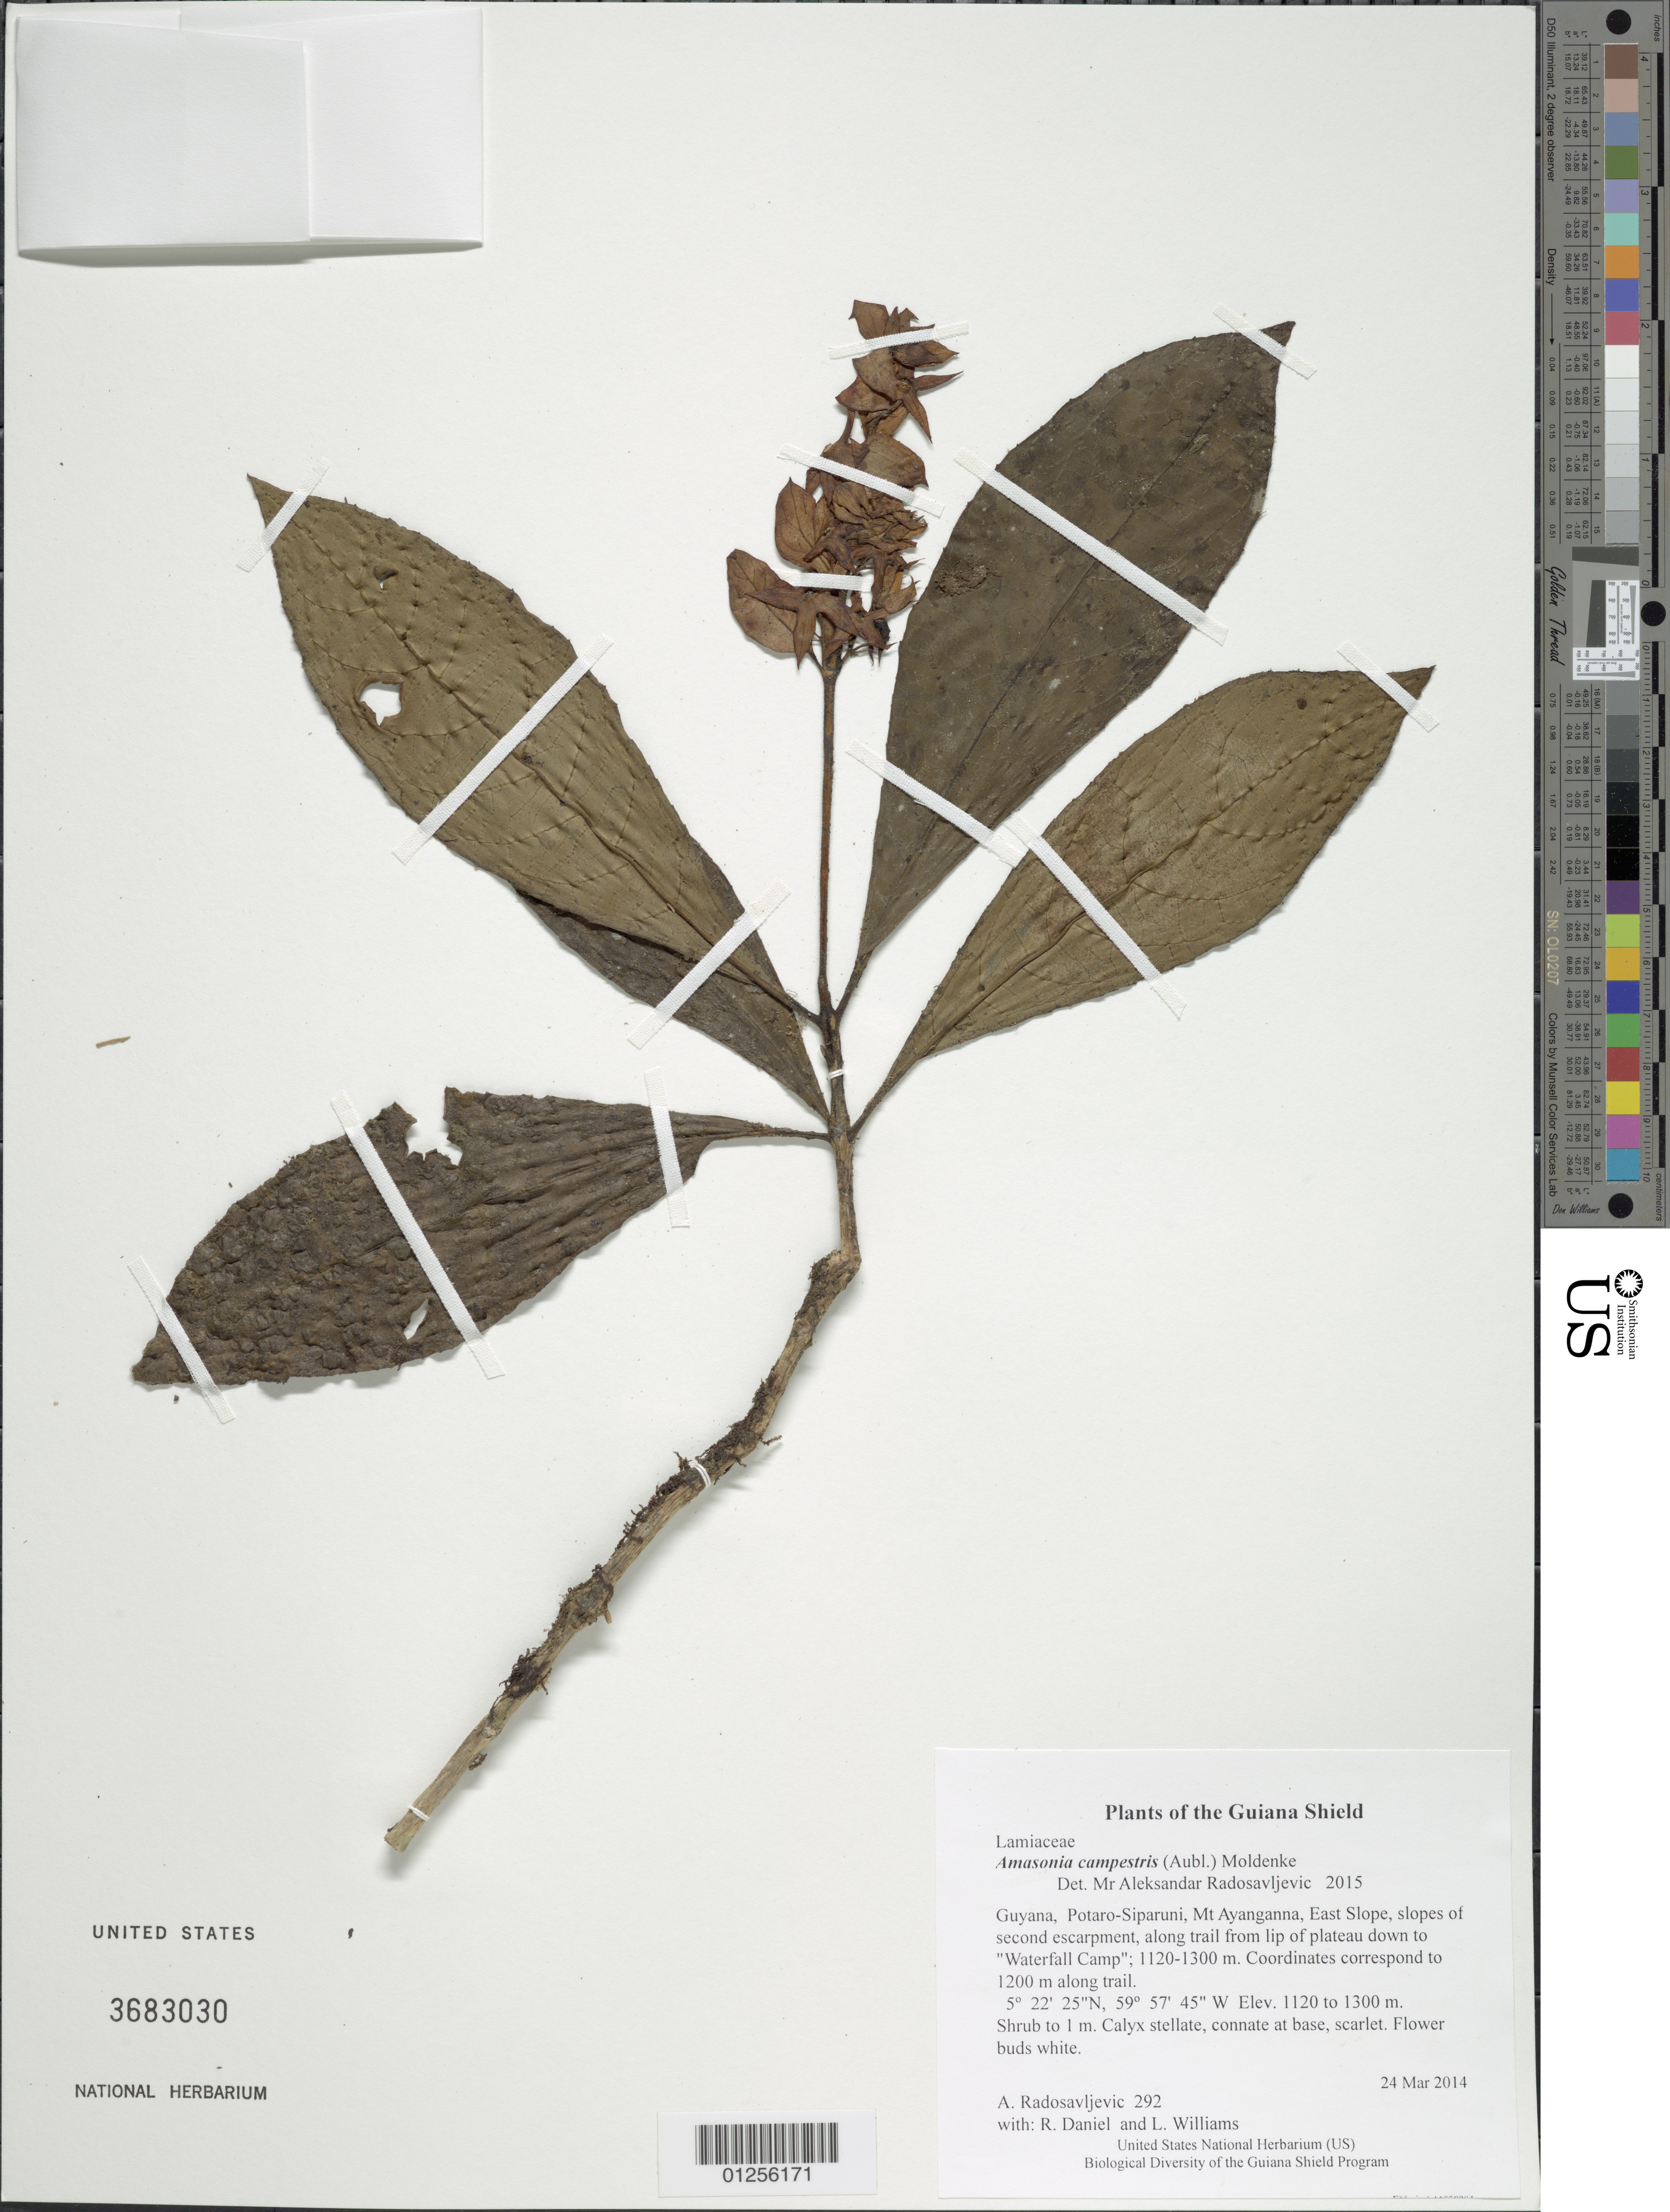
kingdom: Plantae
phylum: Tracheophyta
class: Magnoliopsida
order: Lamiales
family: Lamiaceae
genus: Amasonia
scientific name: Amasonia campestris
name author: (Aubl.) Moldenke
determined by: Radosavljevic, Aleksandar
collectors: A. Radosavljevic, R. Daniel & L. Williams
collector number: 292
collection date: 2014-03-24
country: Guyana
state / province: Potaro-Siparuni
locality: Mt Ayanganna, East Slope, slopes of second escarpment, along trail from lip of plateau down to "Waterfall Camp"; 1120-1300 m. Coordinates correspond to 1200 m along trail.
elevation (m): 1120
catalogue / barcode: US 3683030